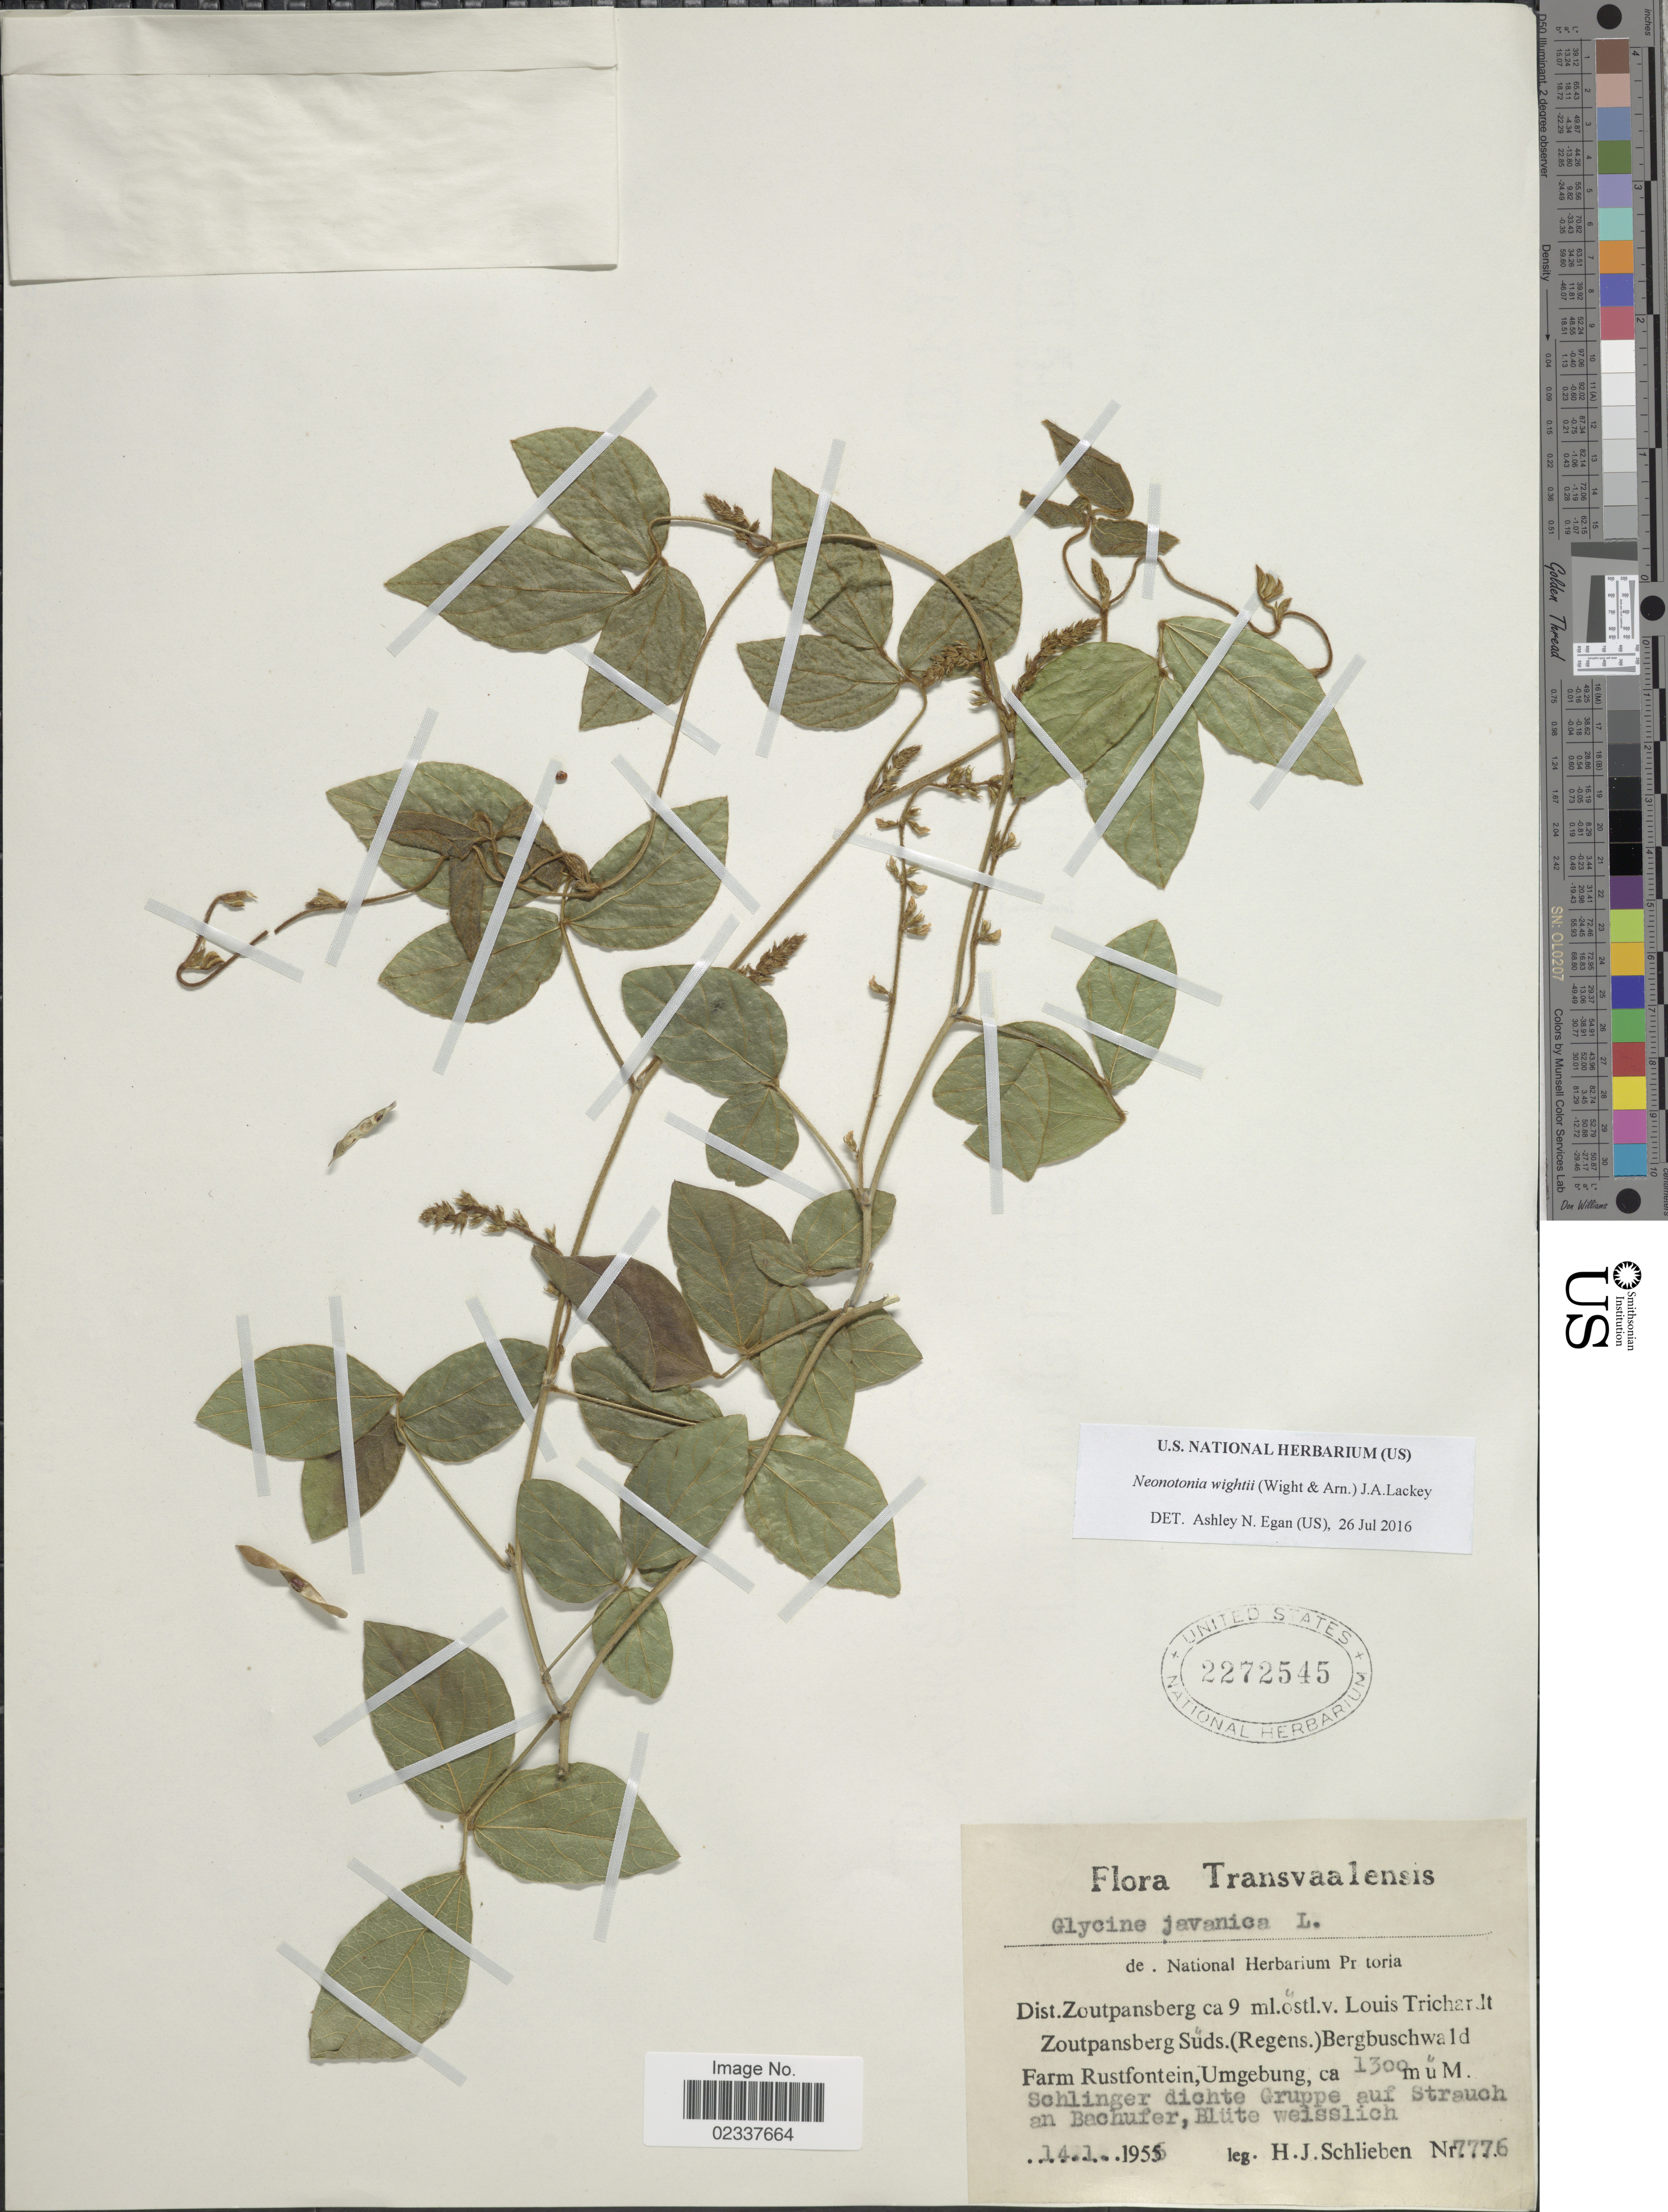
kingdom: Plantae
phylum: Tracheophyta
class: Magnoliopsida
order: Fabales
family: Fabaceae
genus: Neonotonia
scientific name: Neonotonia wightii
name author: (Arn.) J.A. Lackey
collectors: H. J. Schlieben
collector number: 7776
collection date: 1955-01-14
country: South Africa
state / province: Limpopo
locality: Transvaalensis, Dist. Zoutpansberg ca 9 ml. ostl. v. Louis Trichardt Zoutpansberg Suds. (Regens), Bergbuschwald Farm Rustfontein, Umgebung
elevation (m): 1300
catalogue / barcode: US 2272545